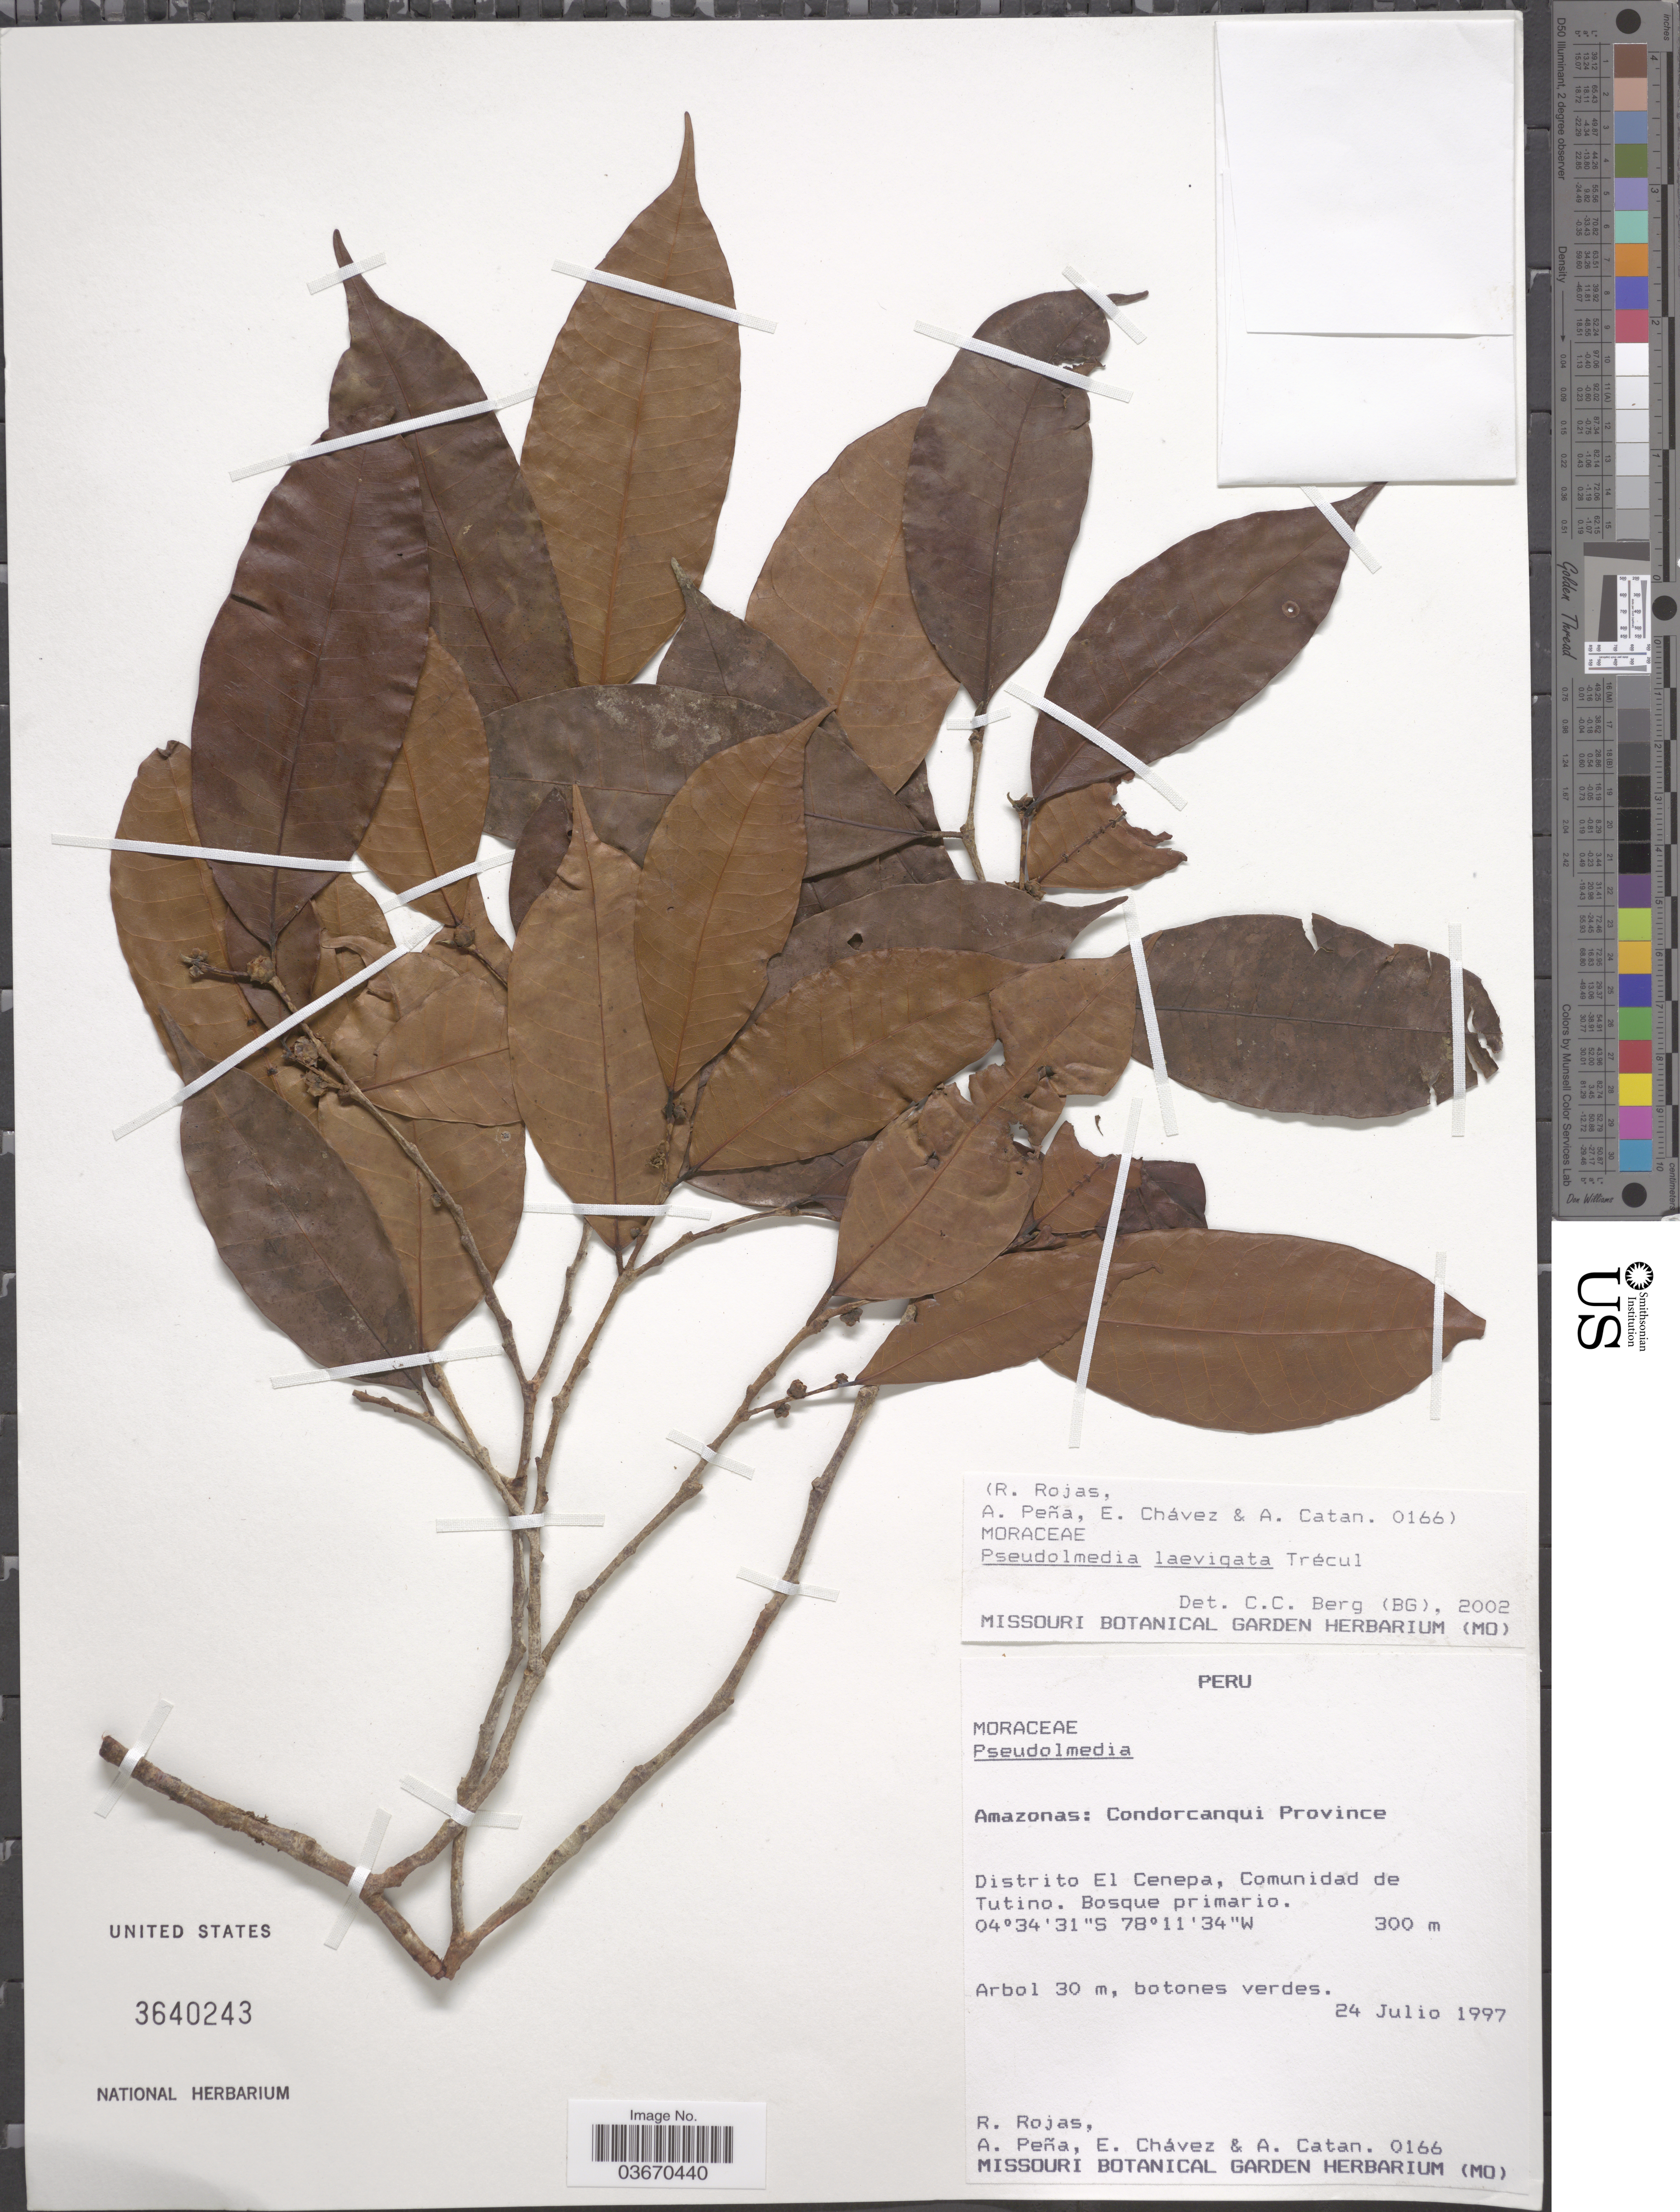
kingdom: Plantae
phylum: Tracheophyta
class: Magnoliopsida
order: Rosales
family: Moraceae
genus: Pseudolmedia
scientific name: Pseudolmedia laevigata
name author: Trécul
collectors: R. Rojas, A. Peña, E. Chávez & A. Catan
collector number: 0166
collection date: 1997-07-24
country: Peru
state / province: Amazonas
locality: Condorcanqui Province. Distrito El Cenepa, Comunidad de Tutino.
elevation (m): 300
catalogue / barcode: US 3640243